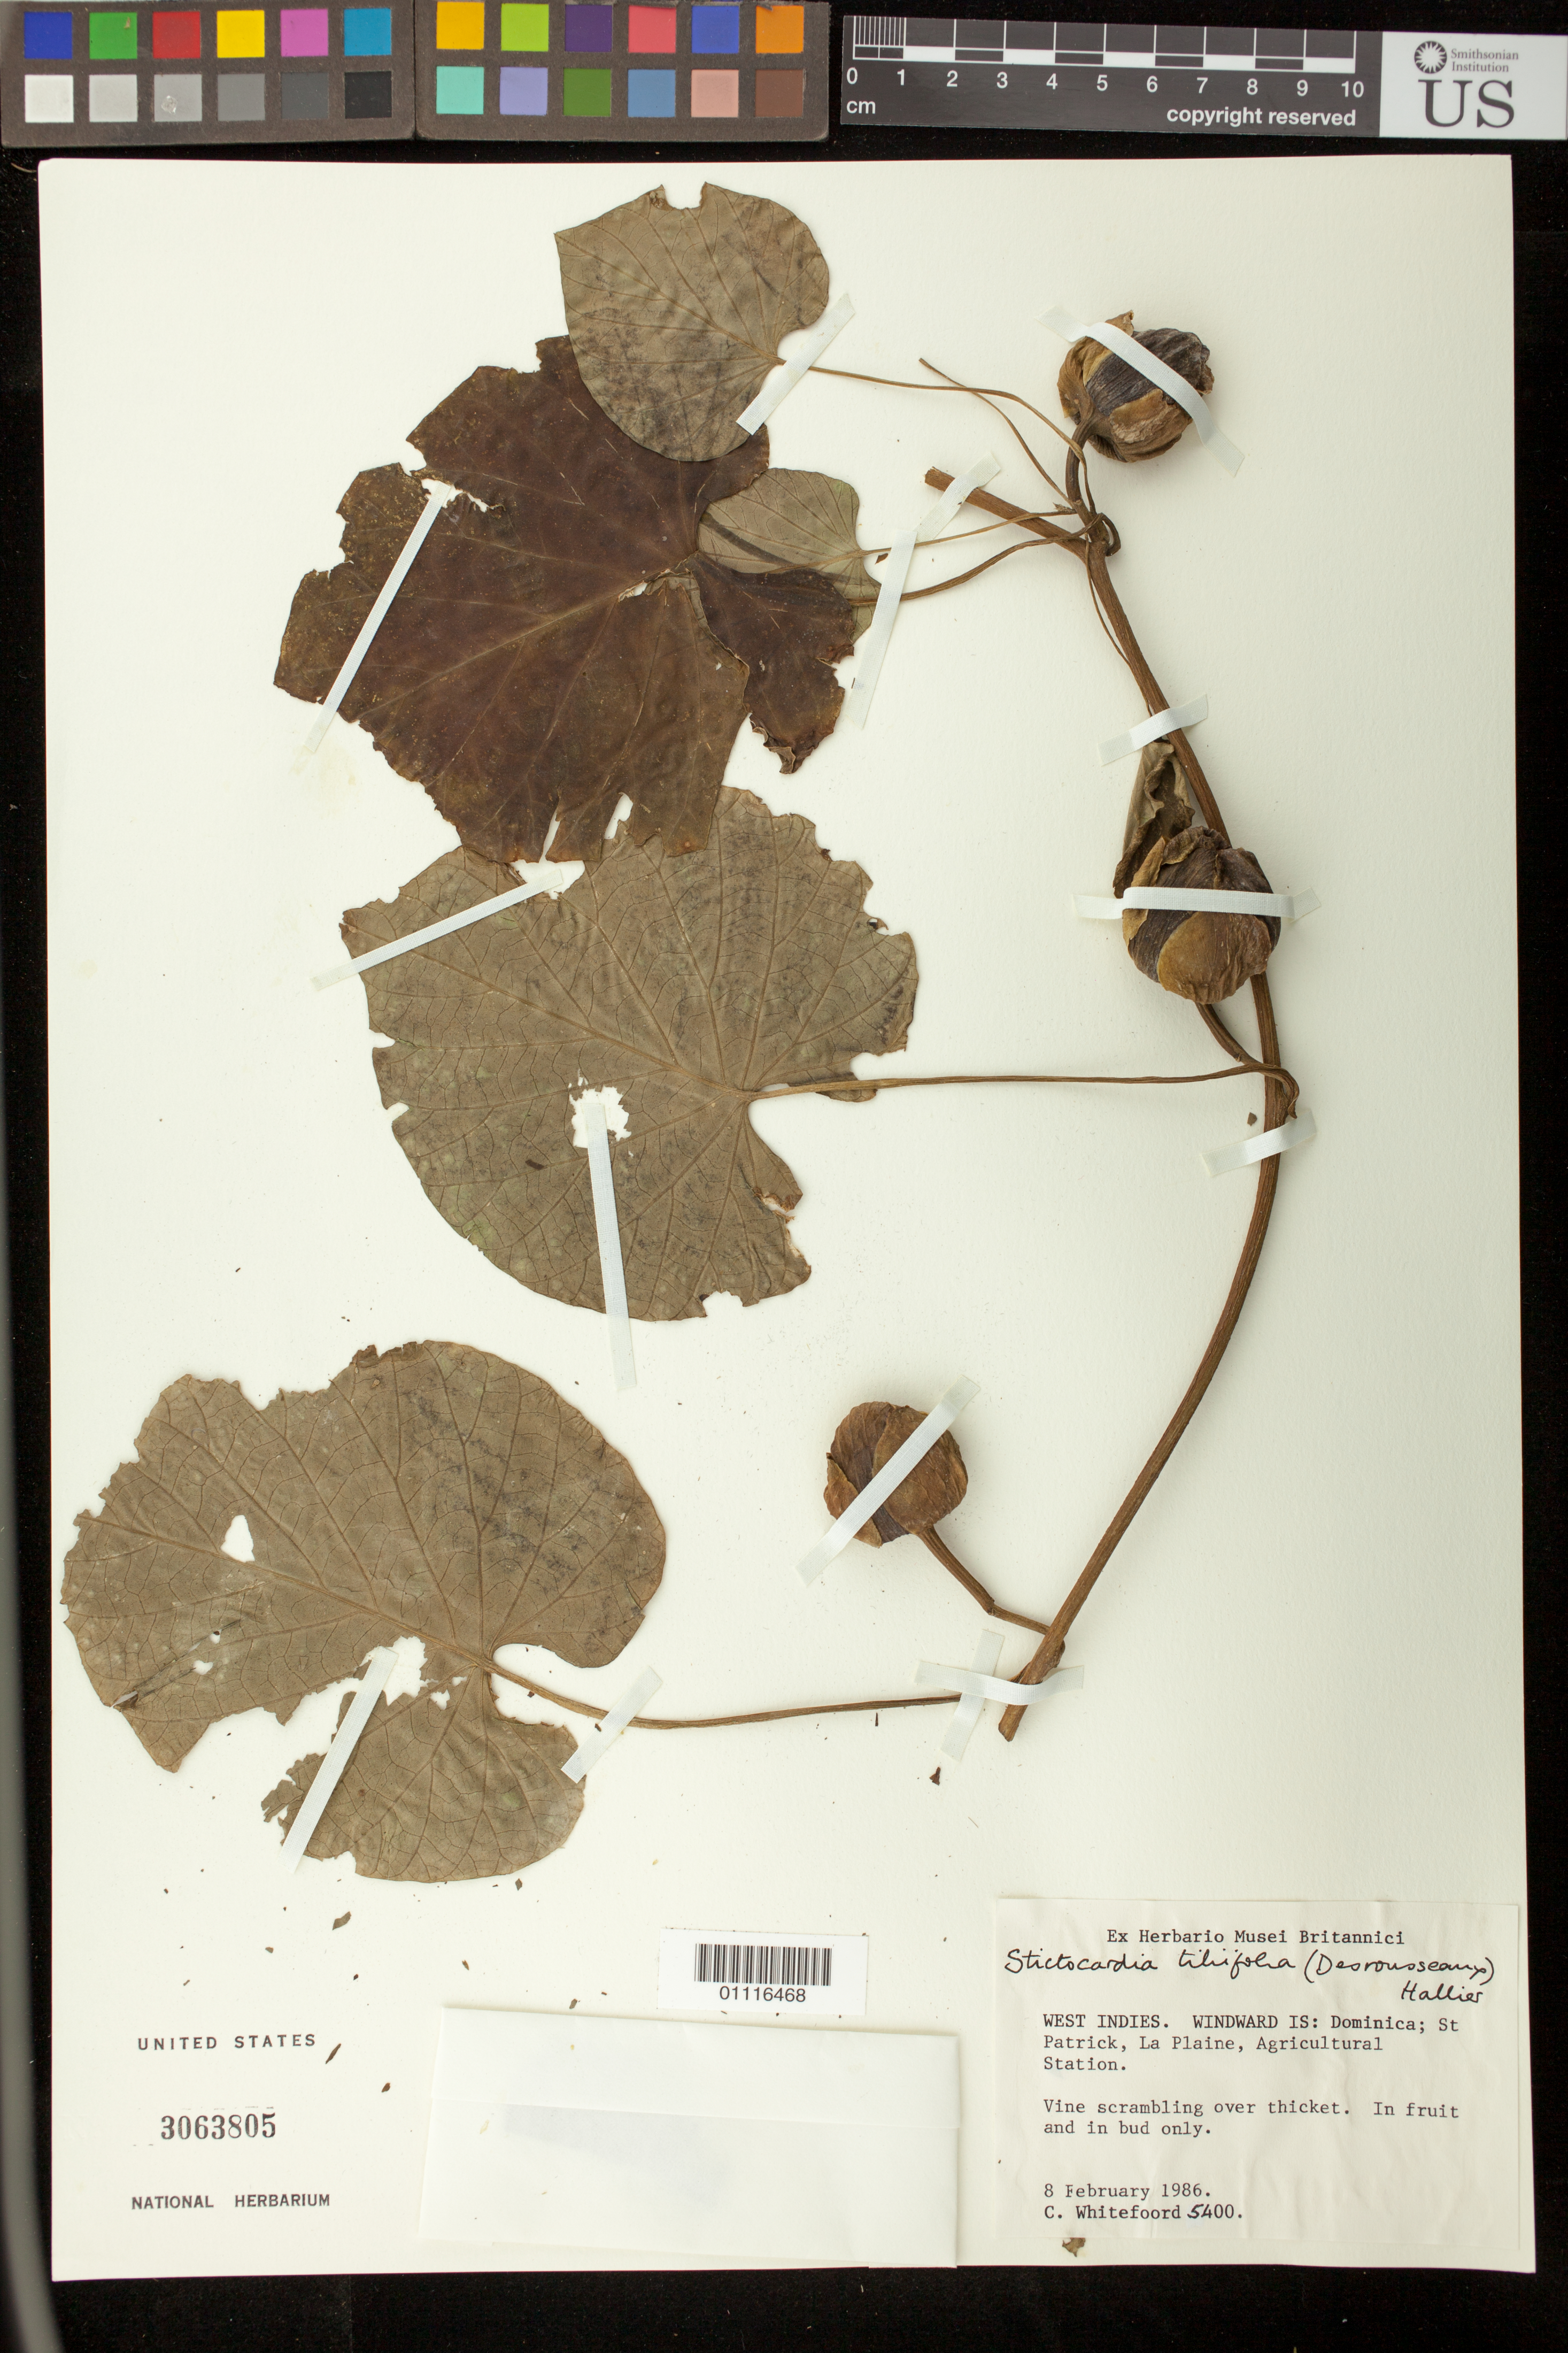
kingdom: Plantae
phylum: Tracheophyta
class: Magnoliopsida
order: Solanales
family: Convolvulaceae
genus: Ipomoea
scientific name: Ipomoea tiliifolia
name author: (Desr.) Roem. & Schult.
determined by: Sumadijaya, Alex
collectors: C. Whitefoord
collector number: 5400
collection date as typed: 08 Feb 1986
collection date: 1986-02-08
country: Dominica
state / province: St. Patrick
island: Dominica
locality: La Plaine, Agricultural Station.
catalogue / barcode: US 3063805